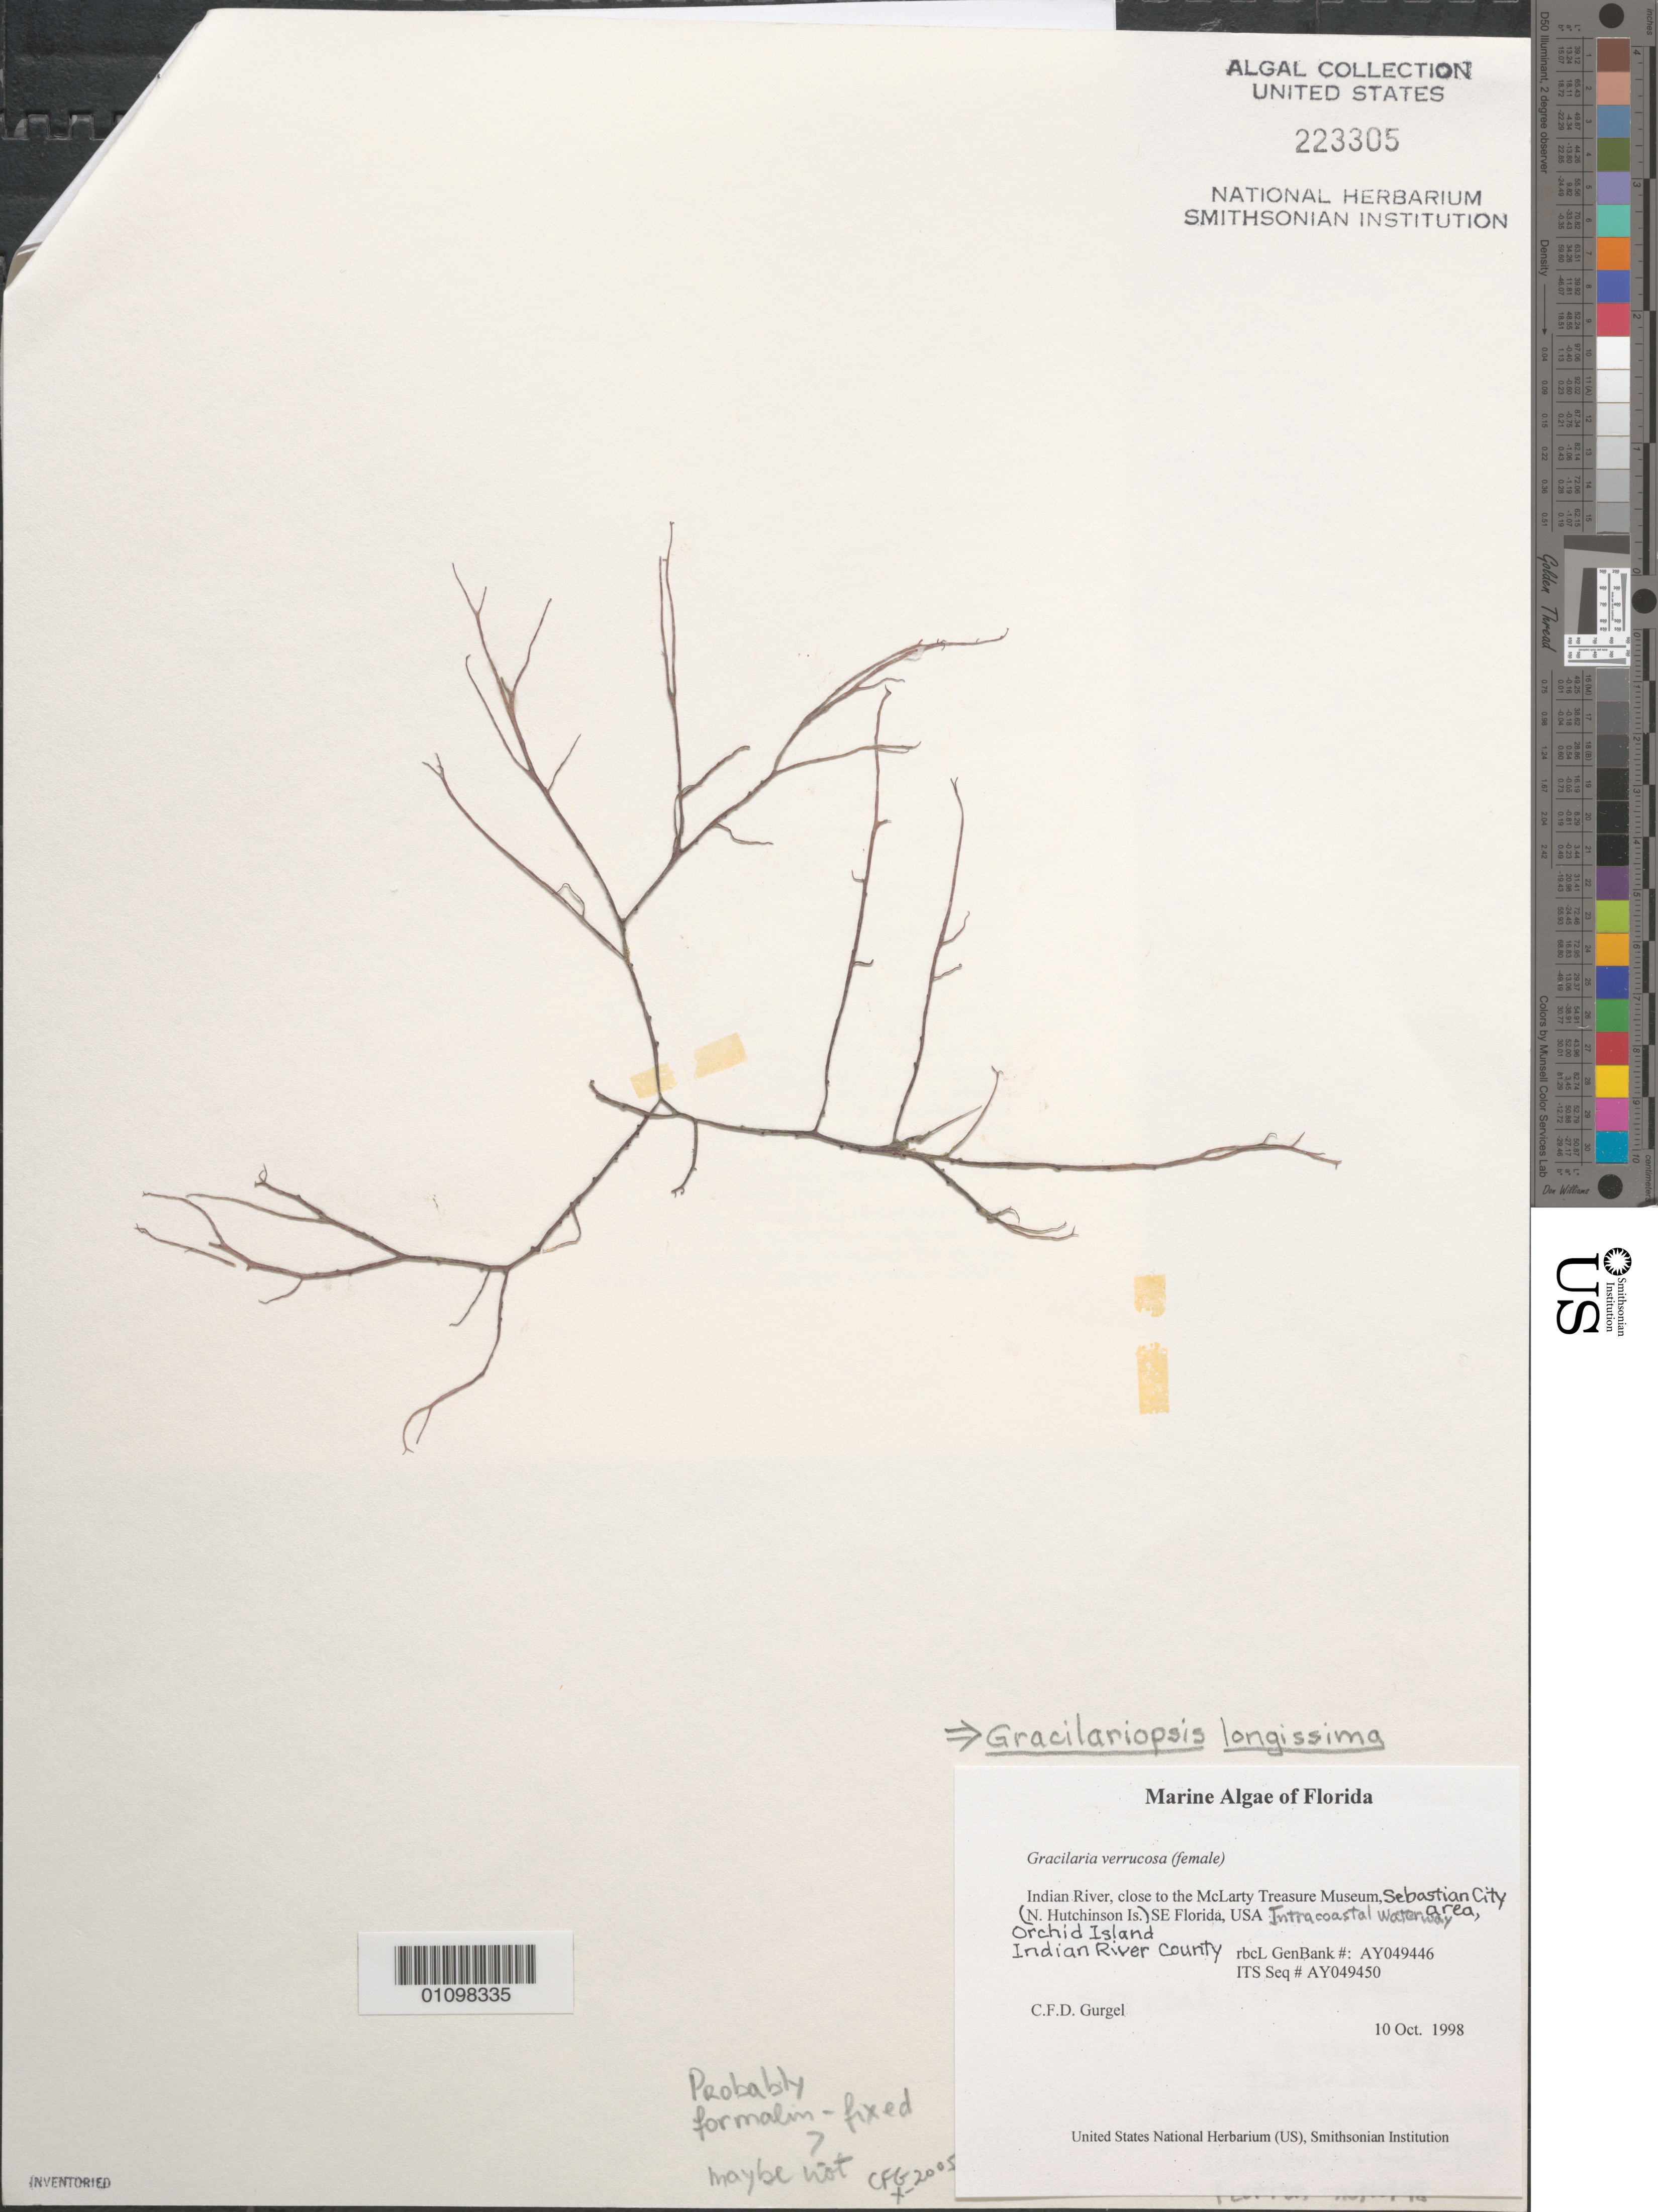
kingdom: Plantae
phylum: Rhodophyta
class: Florideophyceae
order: Gracilariales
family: Gracilariaceae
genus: Gracilariopsis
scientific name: Gracilariopsis longissima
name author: (S.G. Gmel.) Steentoft et al.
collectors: C. Gurgel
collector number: rbcL GenBank AY049446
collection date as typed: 10 Oct 1998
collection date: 1998-10-10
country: United States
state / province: Florida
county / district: Indian River County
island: Orchid Island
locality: IndianRiver, Intracoastal Waterway (I.C.W.), close to the McLarty Treasure Museum, Sebastian City area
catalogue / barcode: US 223305